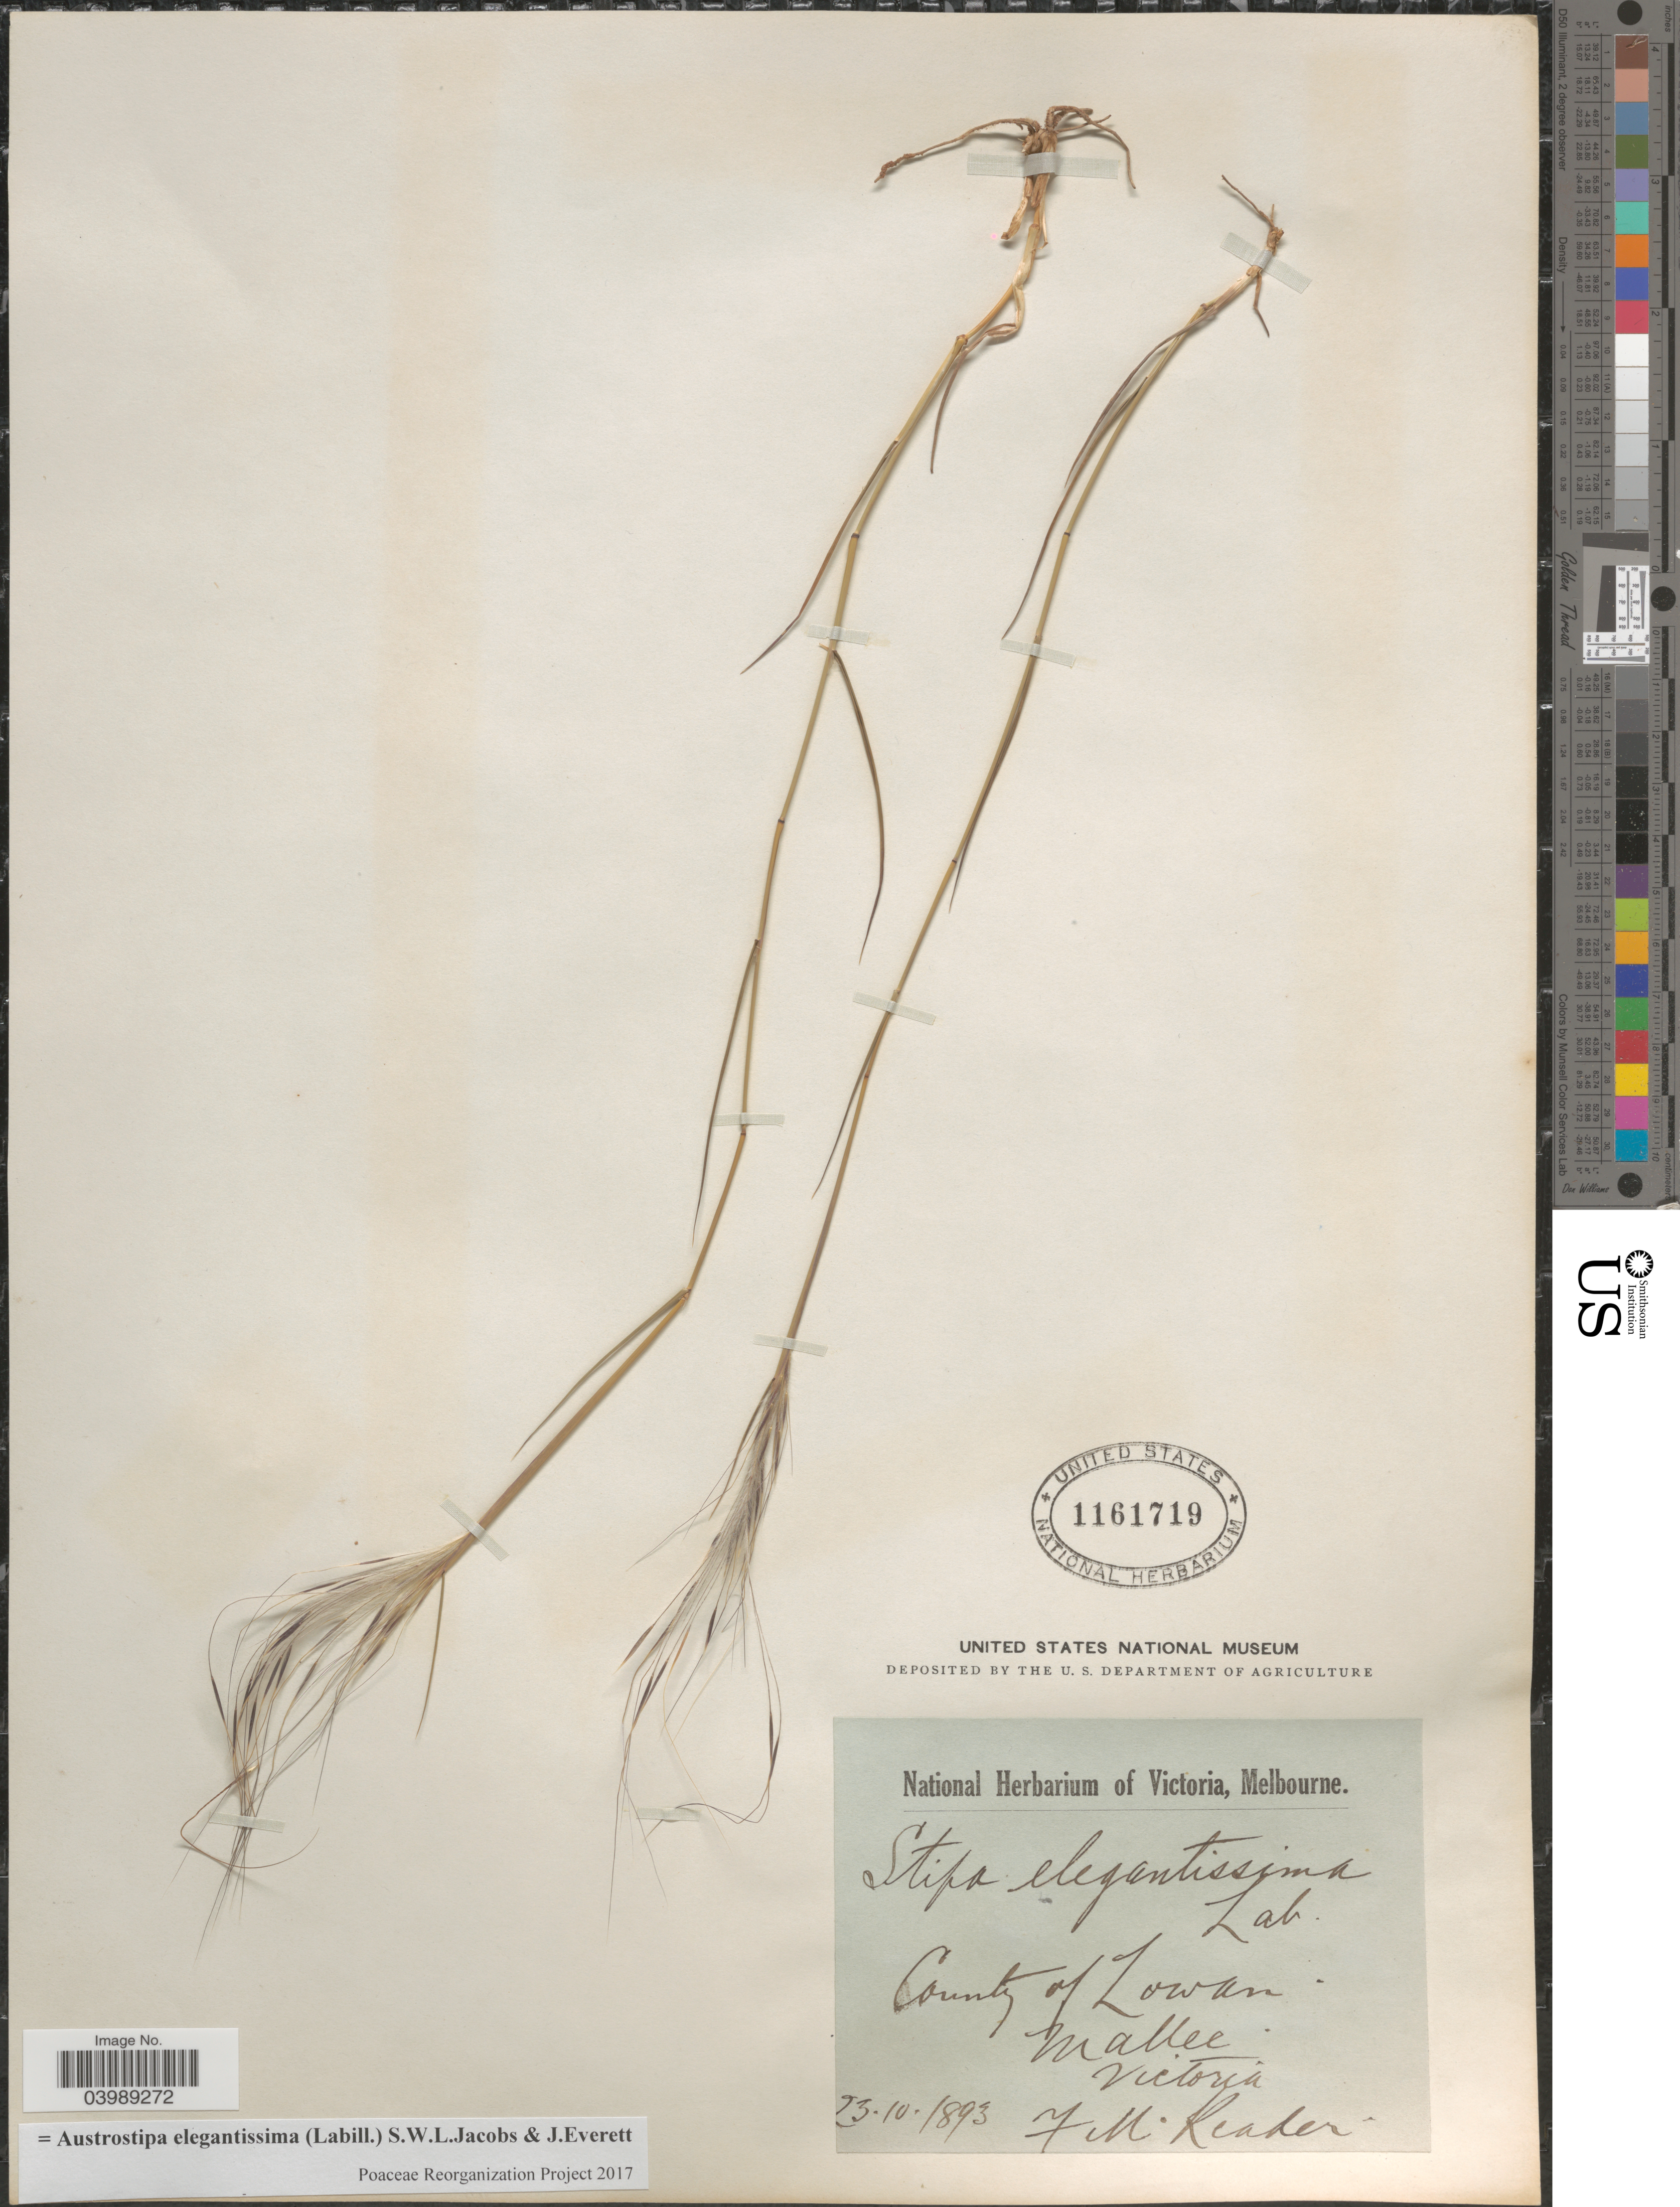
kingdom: Plantae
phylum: Tracheophyta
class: Liliopsida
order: Poales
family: Poaceae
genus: Austrostipa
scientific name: Austrostipa elegantissima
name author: (Labill.) S.W.L. Jacobs & J. Everett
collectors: F. Reader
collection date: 1893-10-23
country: Australia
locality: County of Lowan. Mallee. Victoria.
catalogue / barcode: US 1161719